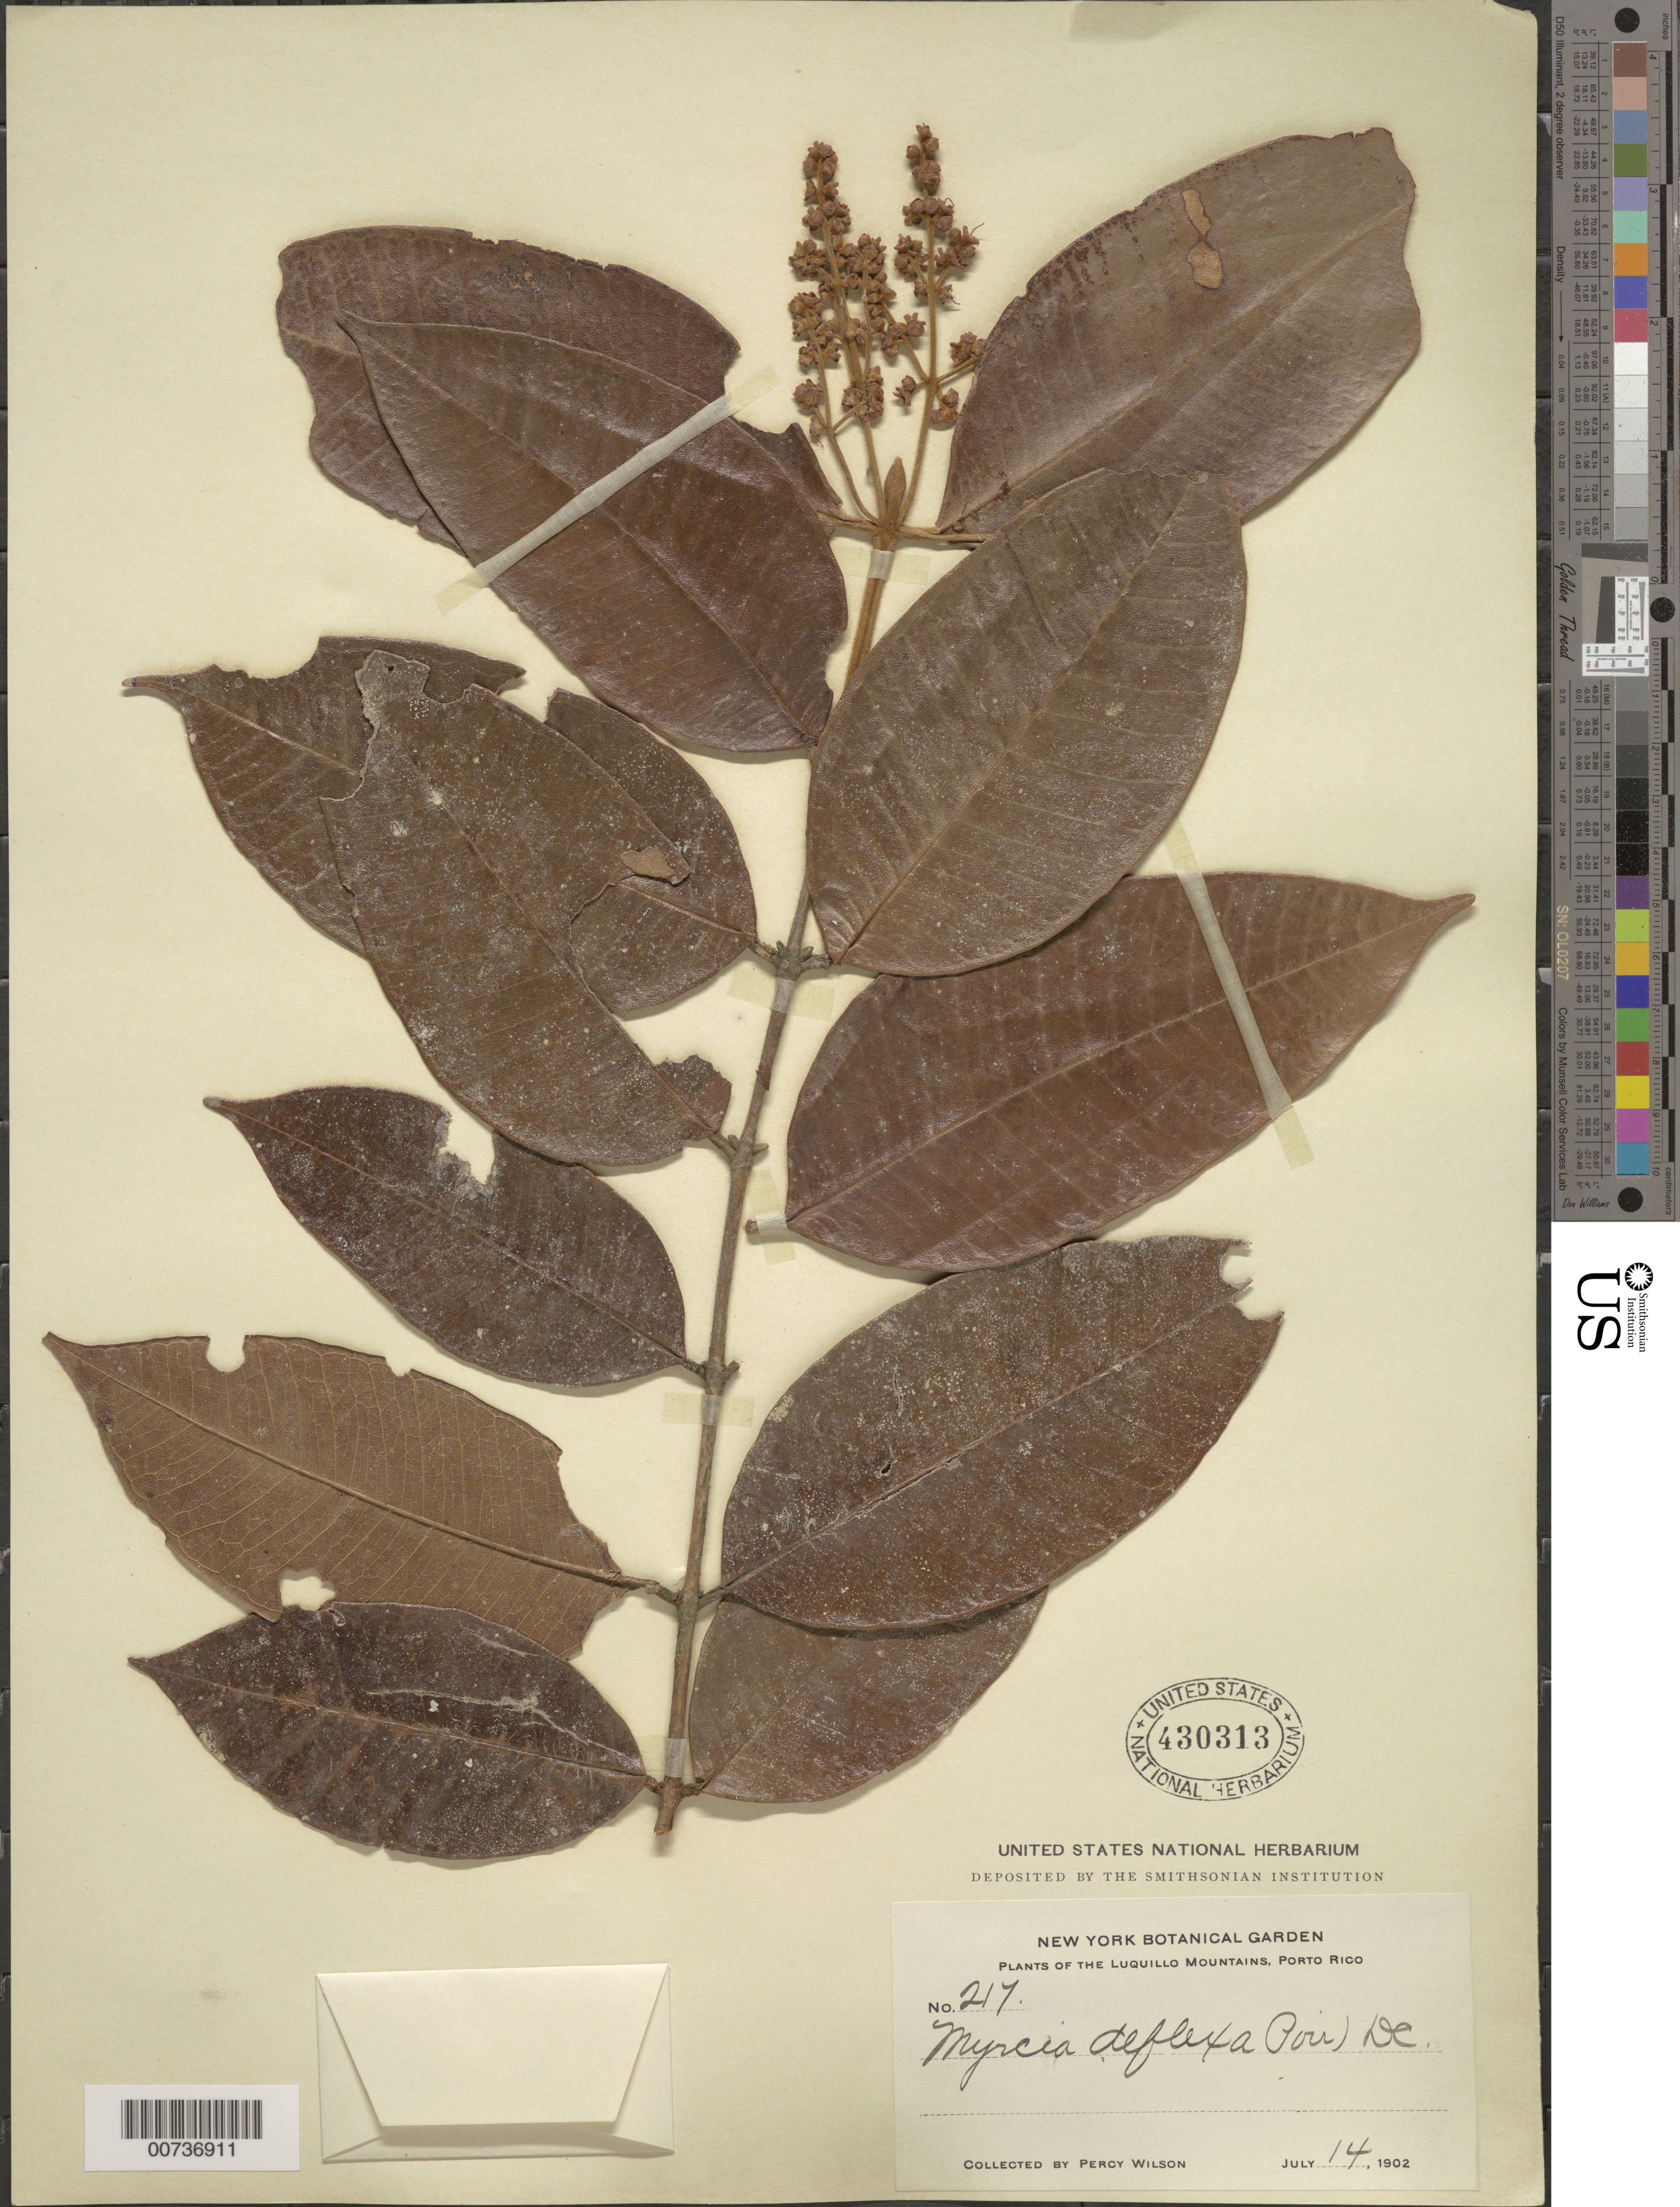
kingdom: Plantae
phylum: Tracheophyta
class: Magnoliopsida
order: Myrtales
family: Myrtaceae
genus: Myrcia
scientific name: Myrcia deflexa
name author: (Poir.) DC.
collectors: P. Wilson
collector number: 217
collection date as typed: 14 Jul 1902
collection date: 1902-07-14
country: Puerto Rico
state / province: Luquillo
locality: Luquillo Mountains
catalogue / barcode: US 430313